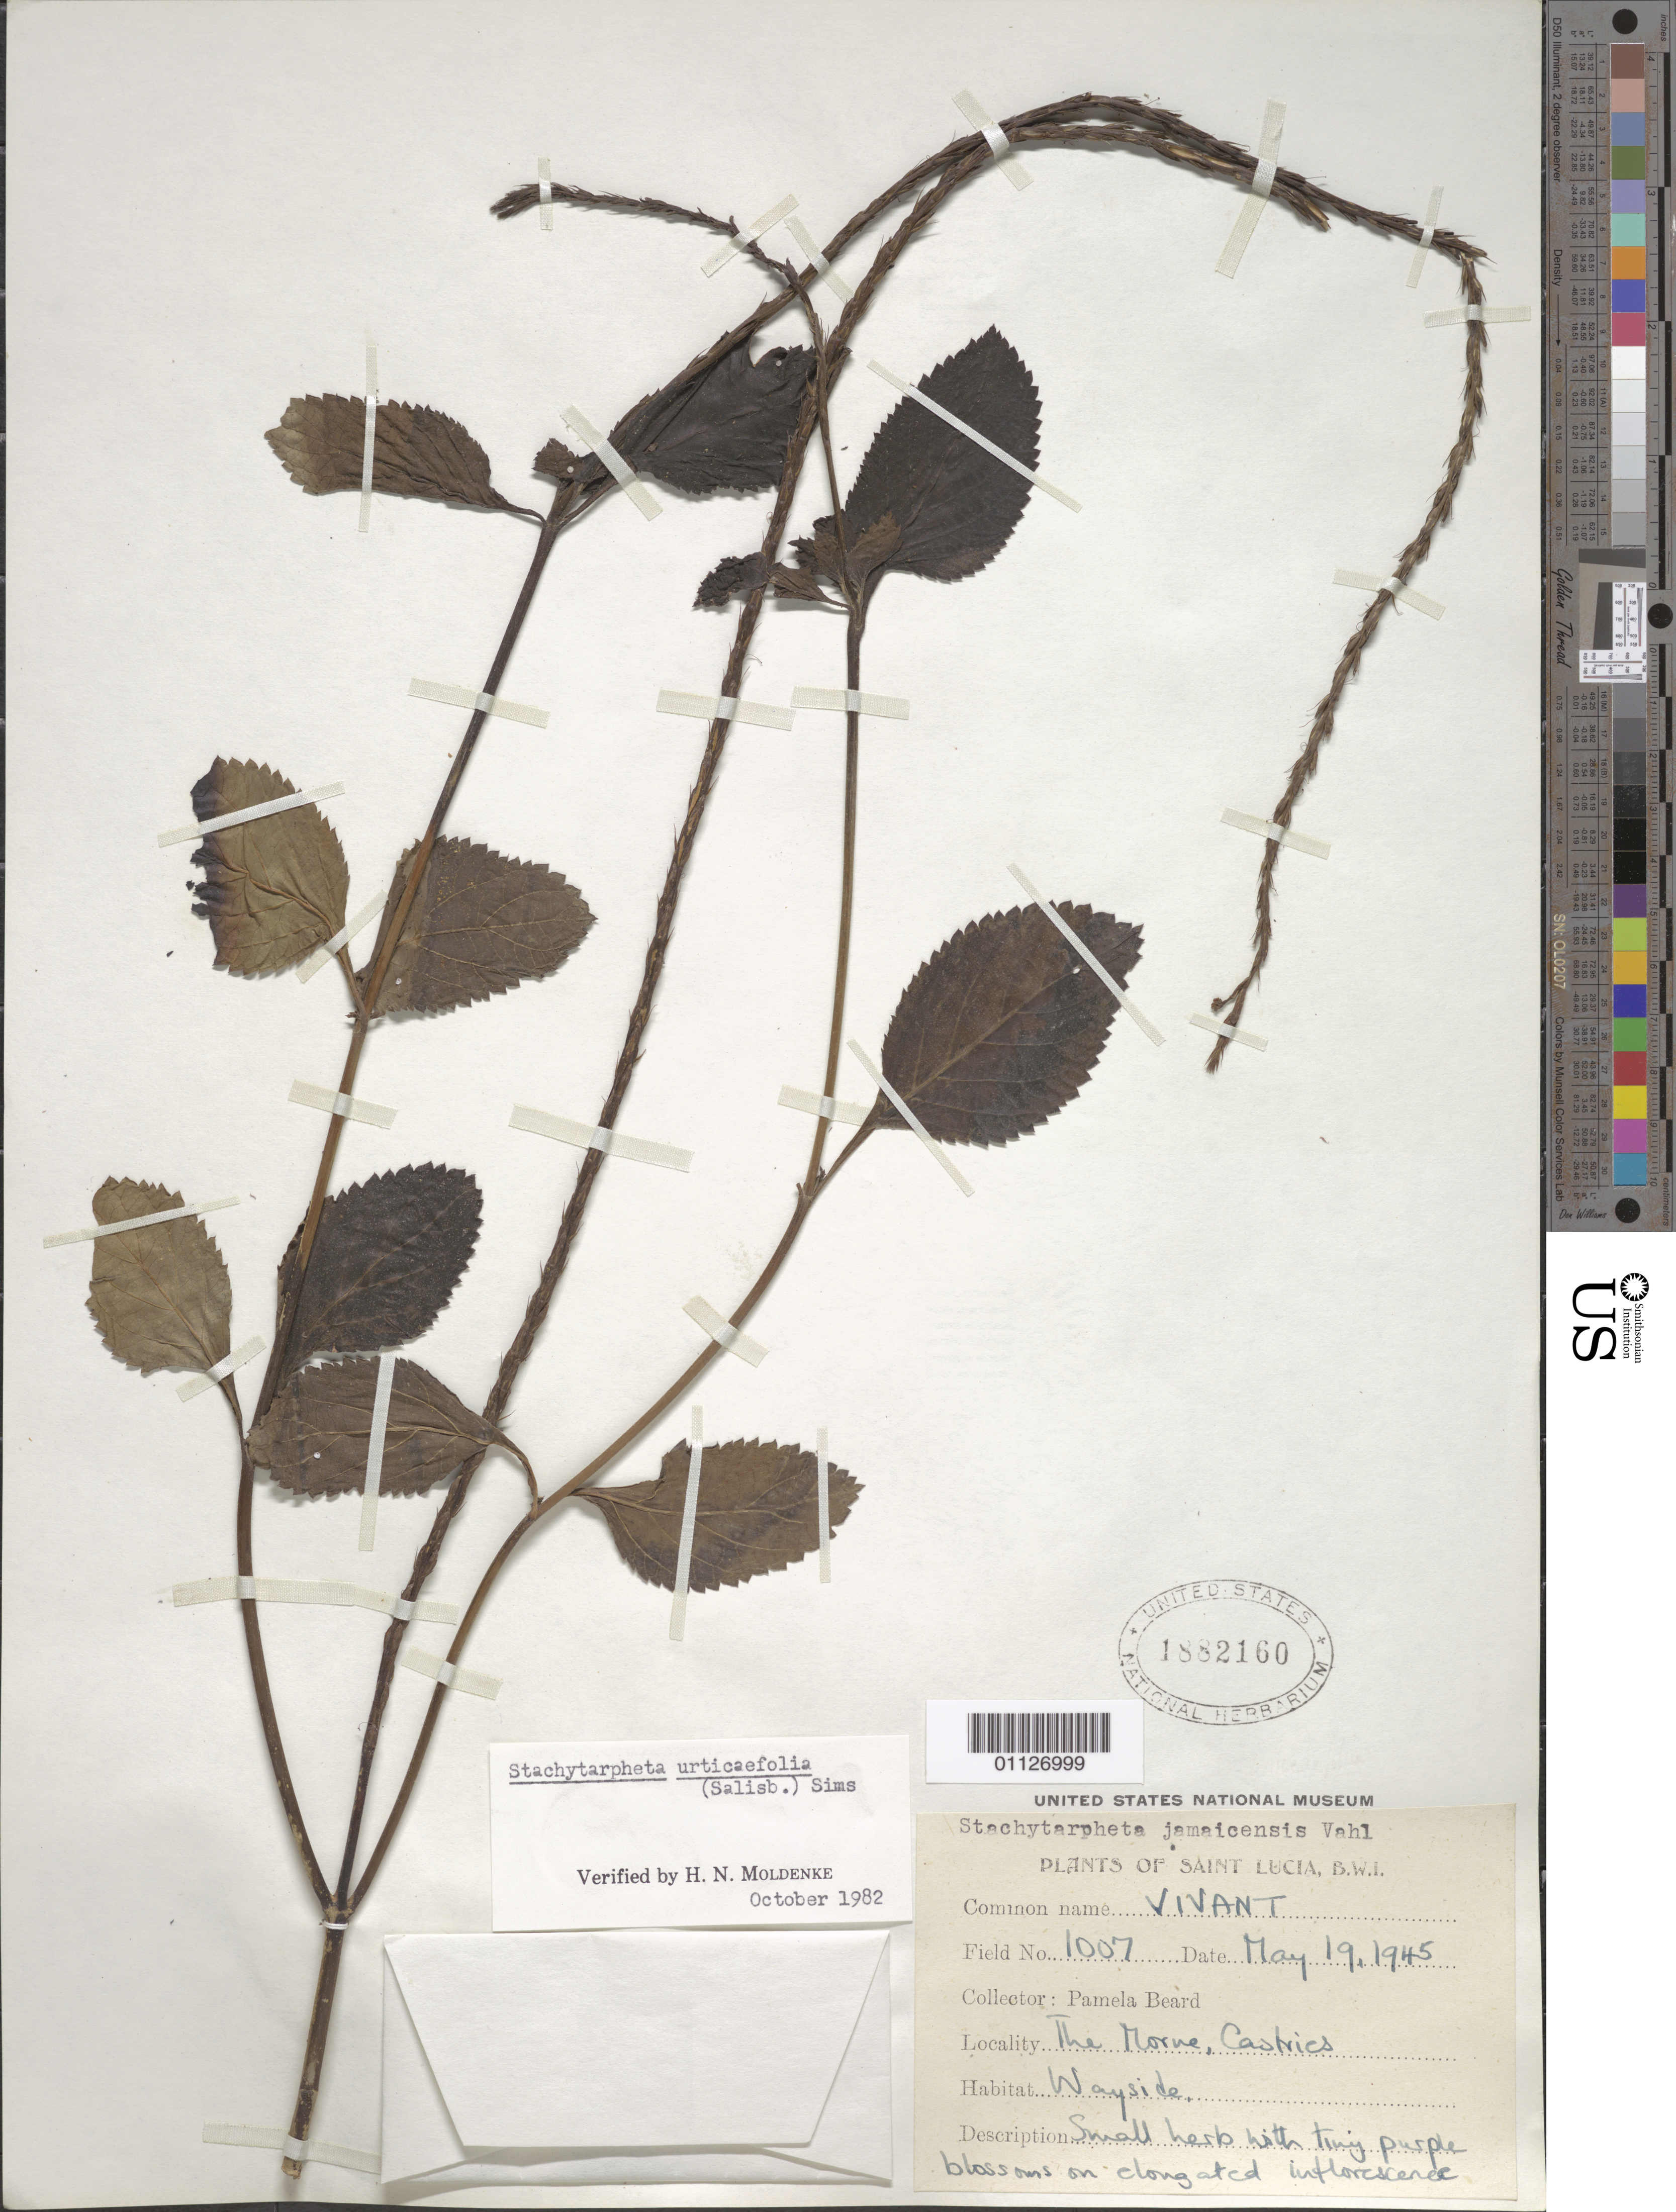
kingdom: Plantae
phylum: Tracheophyta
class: Magnoliopsida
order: Lamiales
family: Verbenaceae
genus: Stachytarpheta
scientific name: Stachytarpheta urticifolia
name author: Sims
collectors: P. Beard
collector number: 1007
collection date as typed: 19 May 1954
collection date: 1954-05-19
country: St. Lucia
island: St. Lucia I.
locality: The Morne, Castries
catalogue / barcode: US 1882160